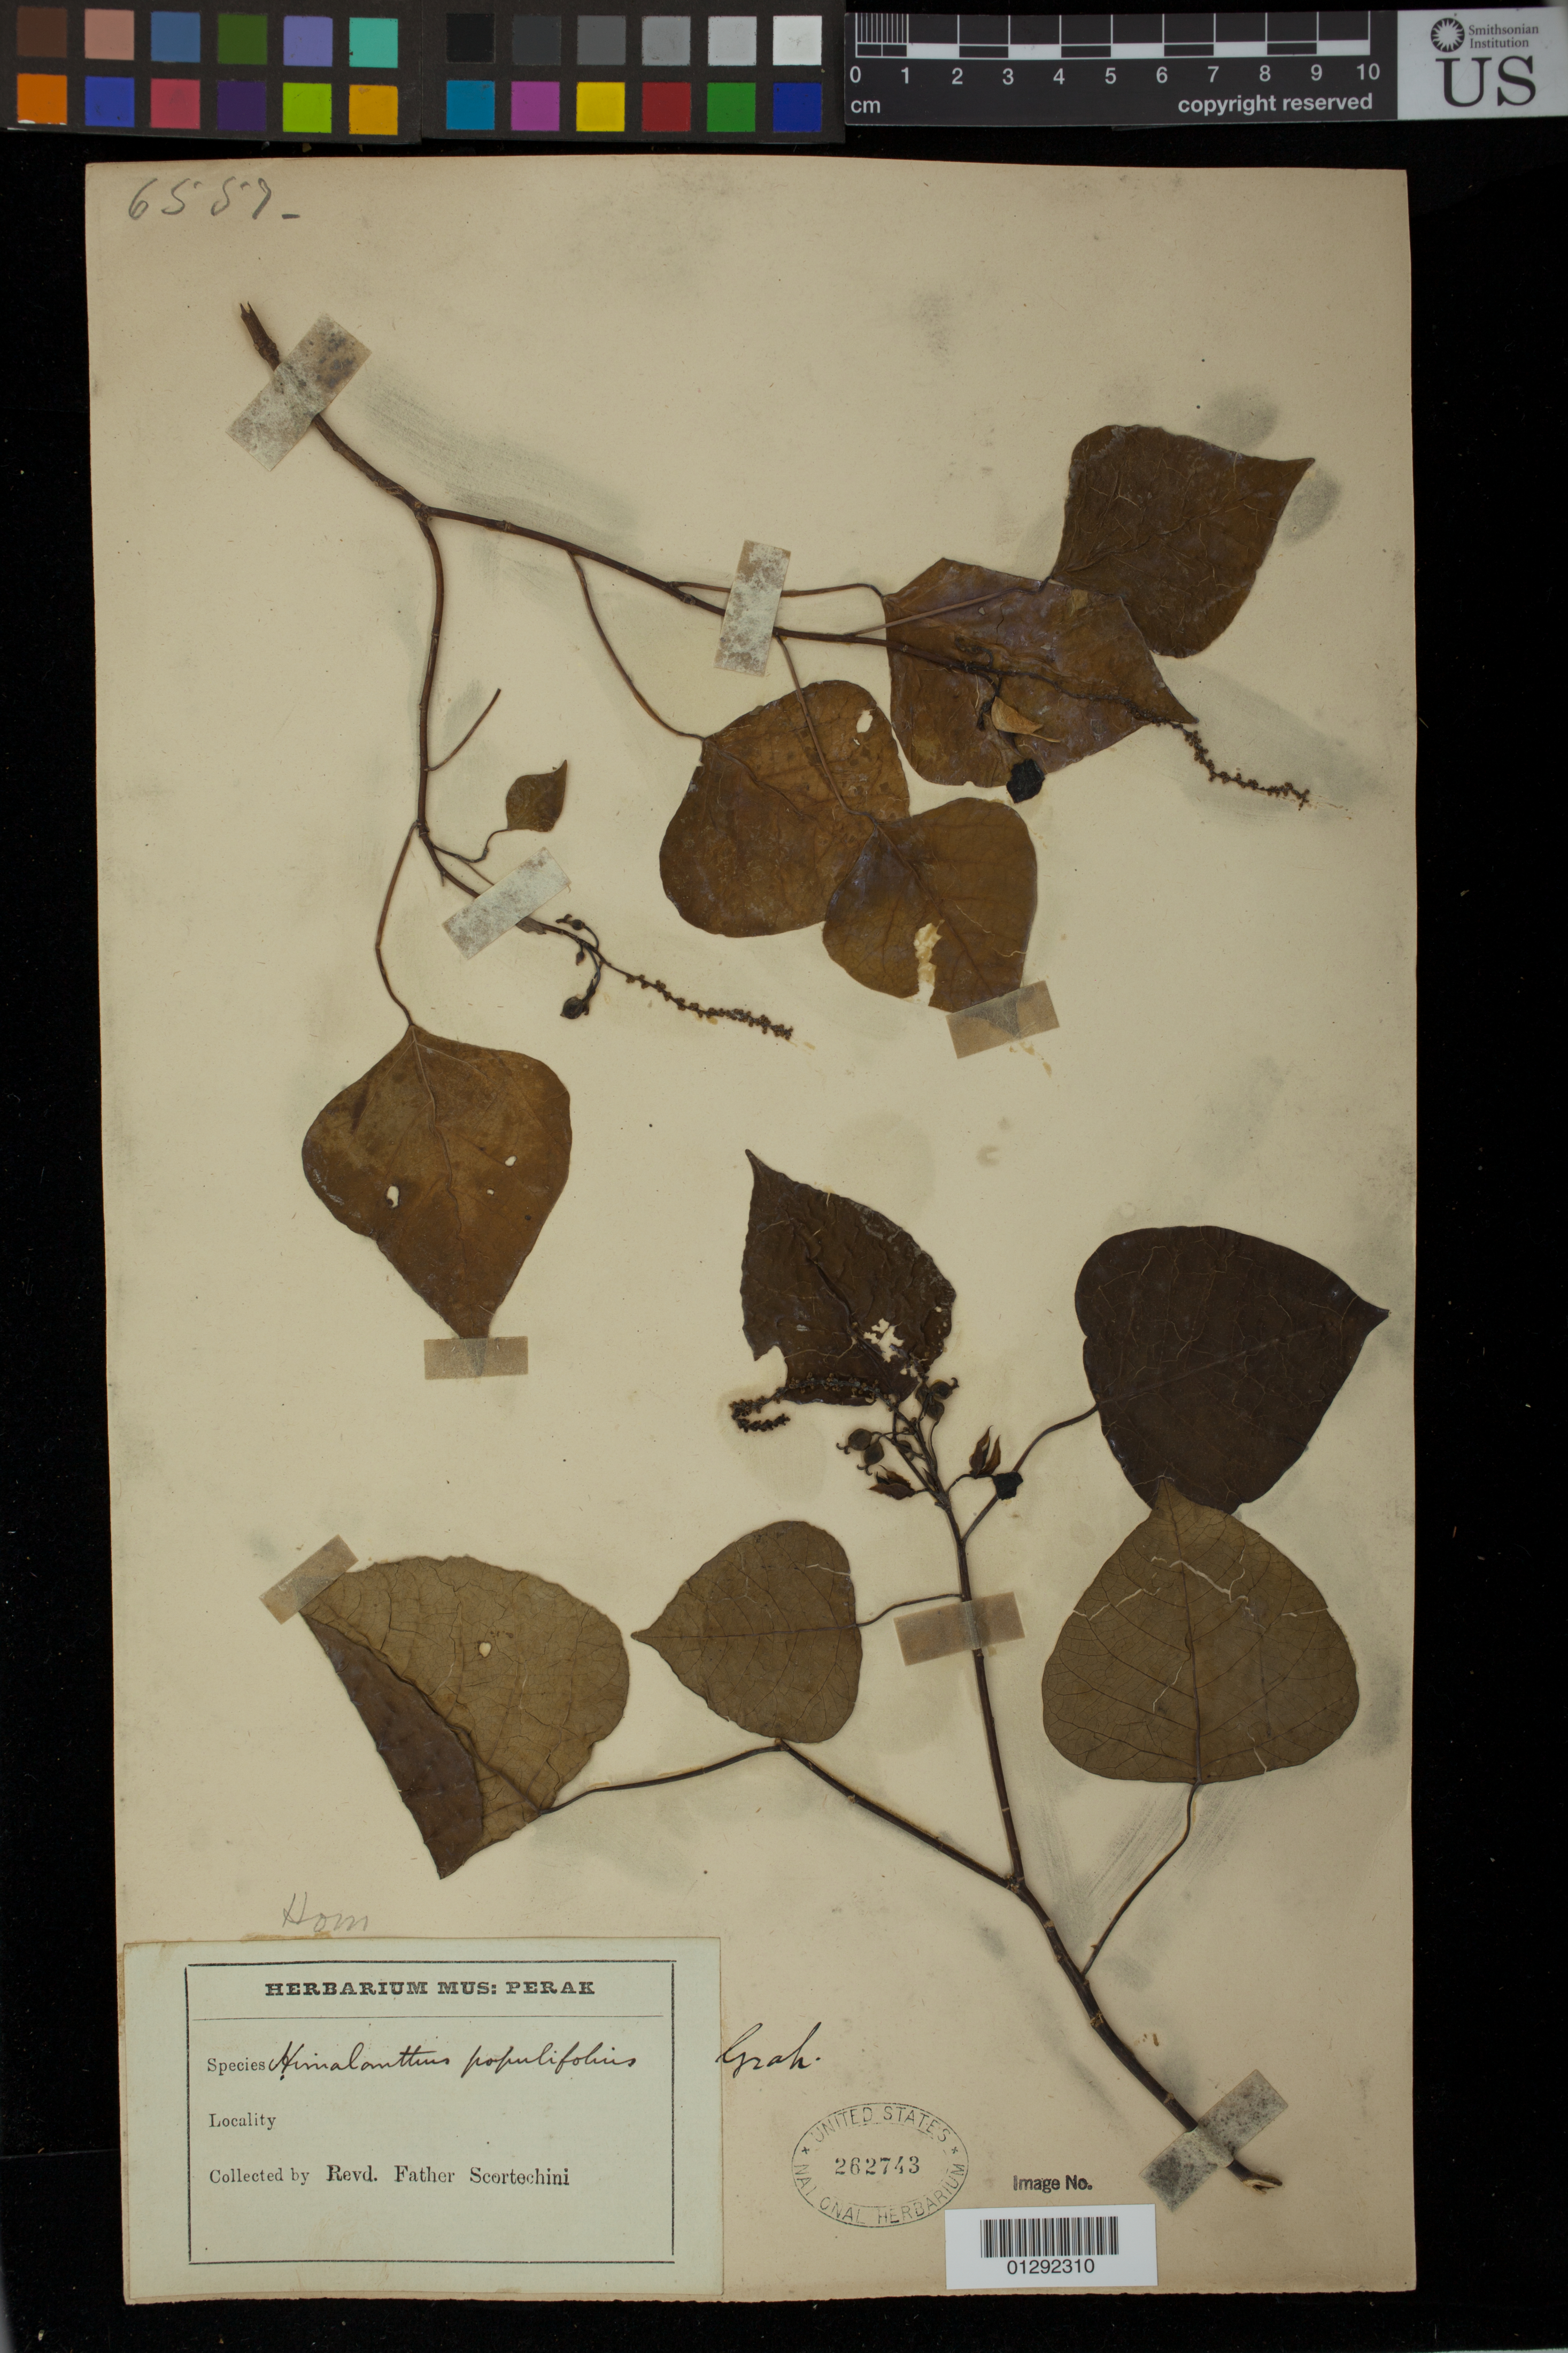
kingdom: Plantae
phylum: Tracheophyta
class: Magnoliopsida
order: Malpighiales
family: Euphorbiaceae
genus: Homalanthus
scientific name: Homalanthus populifolius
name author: Graham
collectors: Fr. Scortechini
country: Malaysia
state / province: Perak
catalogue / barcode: US 262743